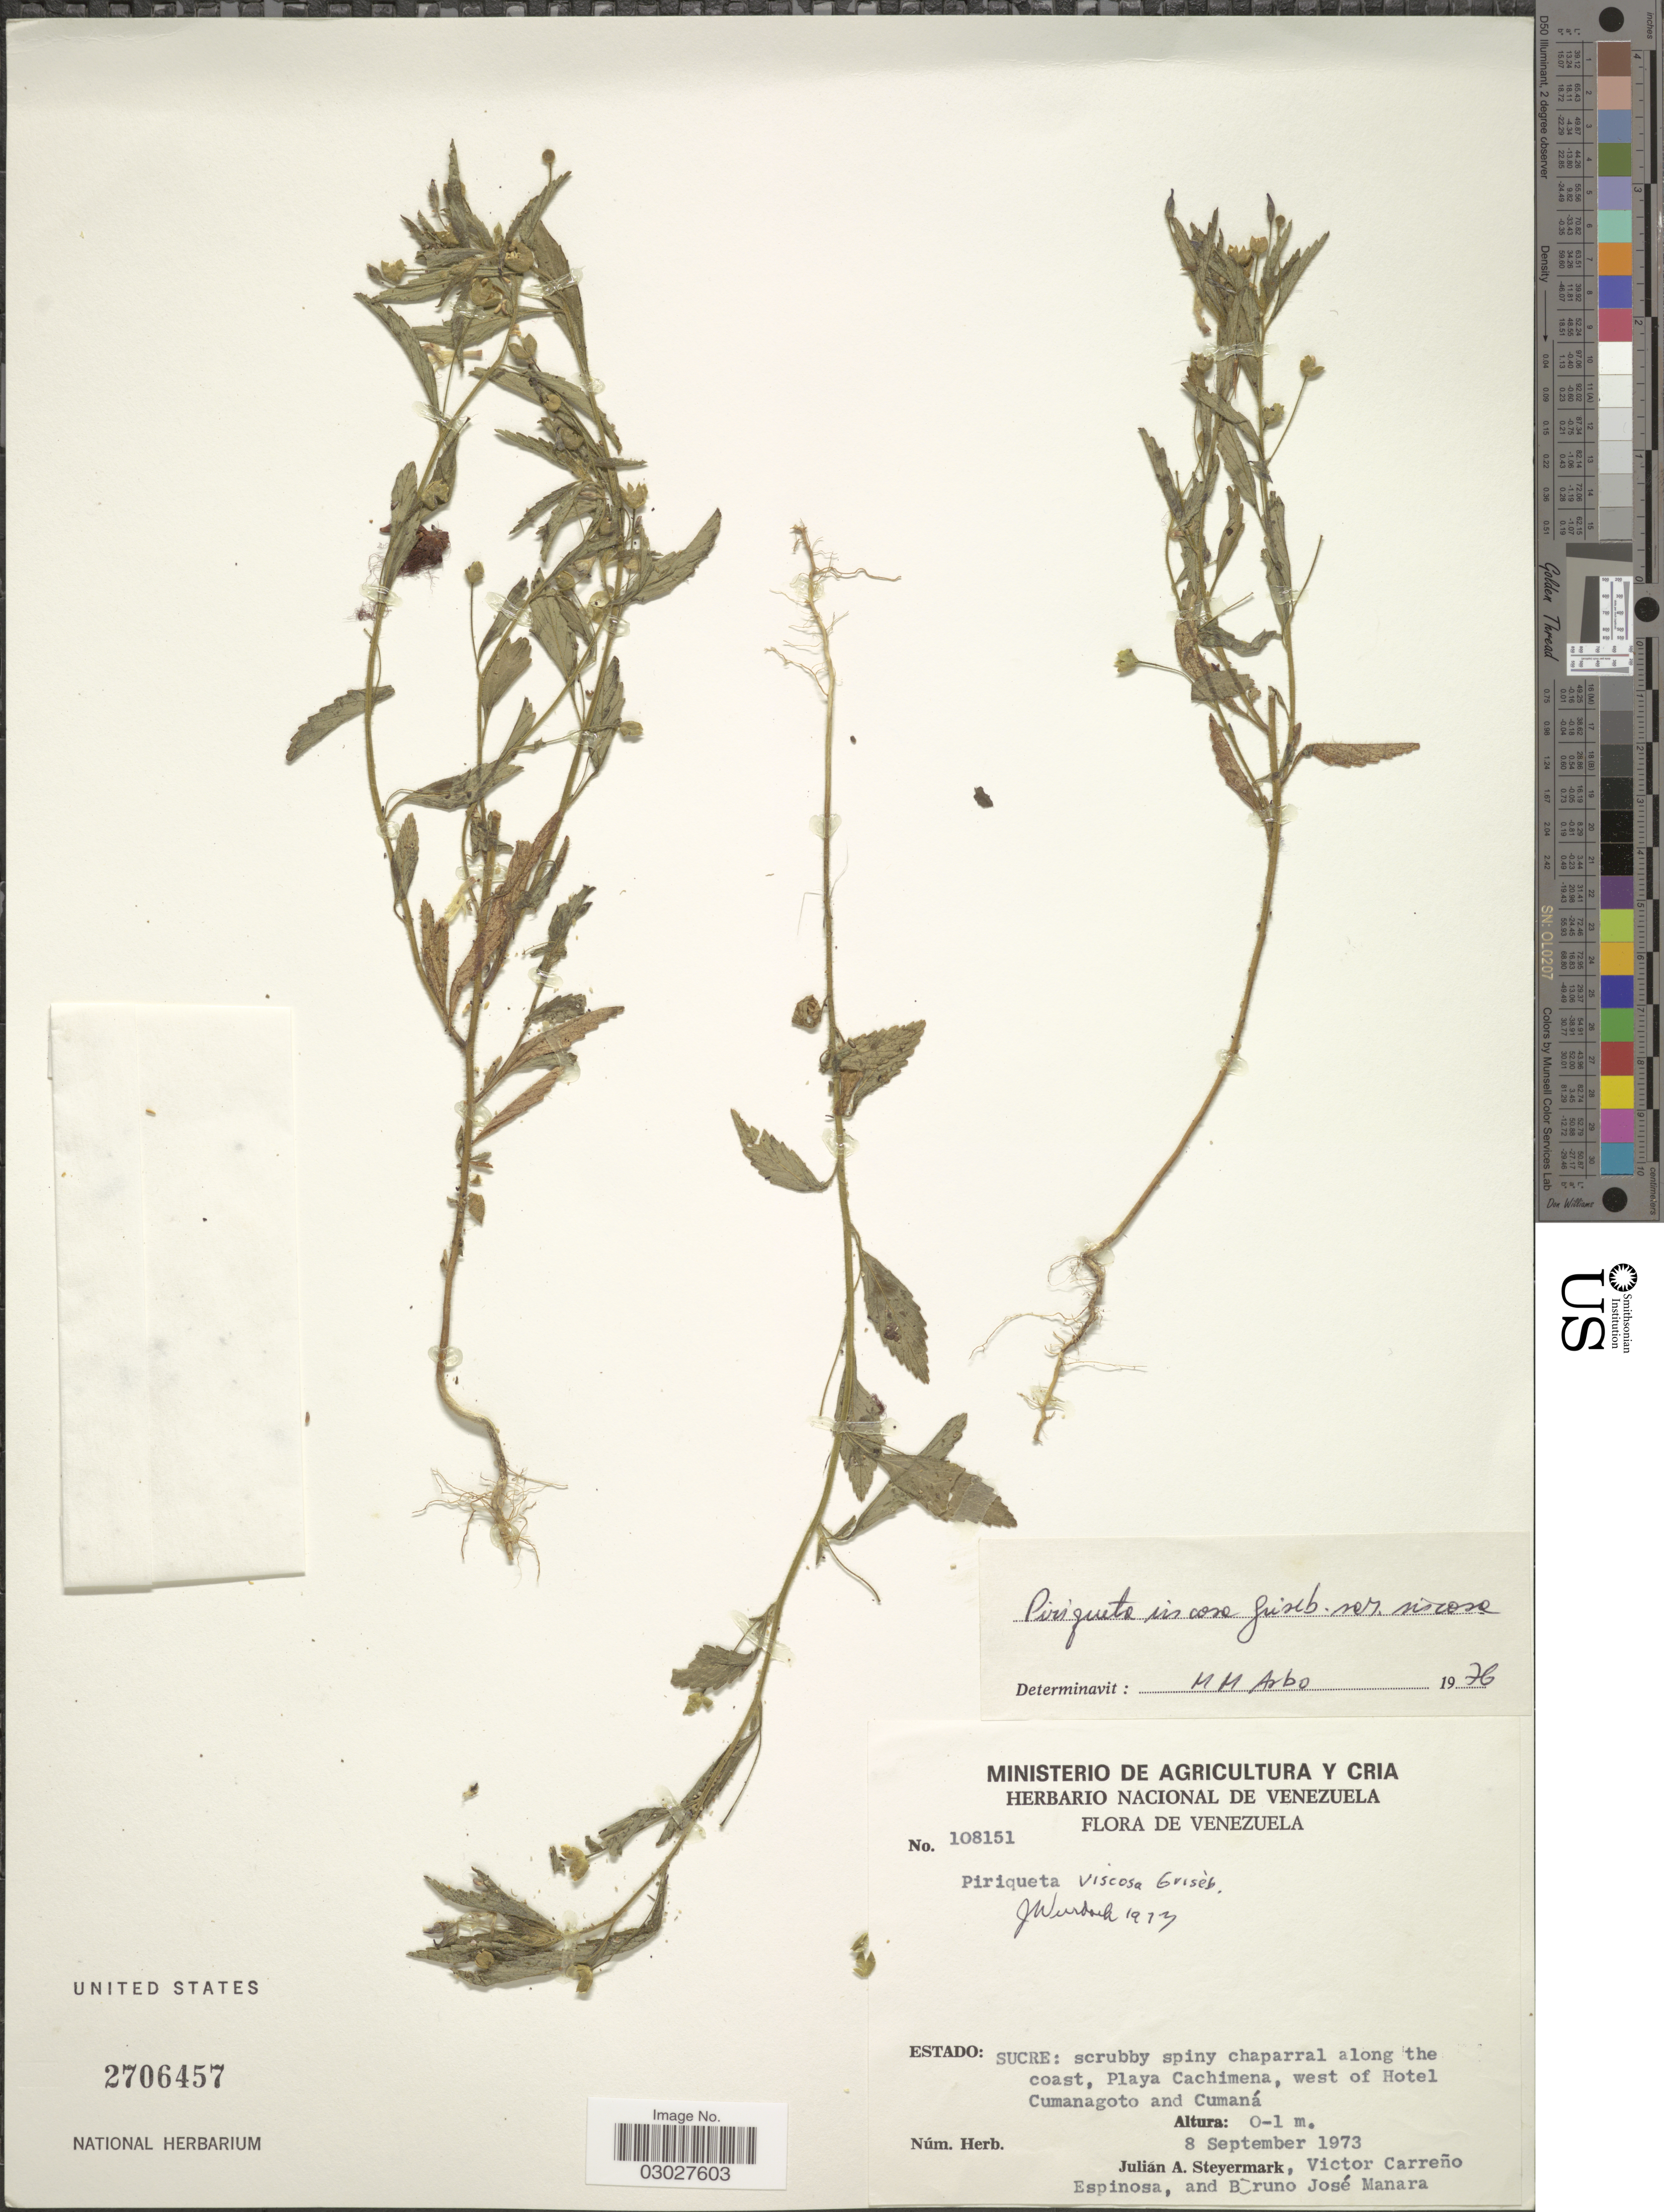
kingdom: Plantae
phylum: Tracheophyta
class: Magnoliopsida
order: Malpighiales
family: Turneraceae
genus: Piriqueta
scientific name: Piriqueta viscosa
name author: Griseb.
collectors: J. Steyermark, V. Carreño E. & B. Manara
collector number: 108151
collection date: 1973-09-08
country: Venezuela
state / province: Sucre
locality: Playa Cachimena, west of Hotel Cumanagoto and Cumaná.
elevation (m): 0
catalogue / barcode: US 2706457